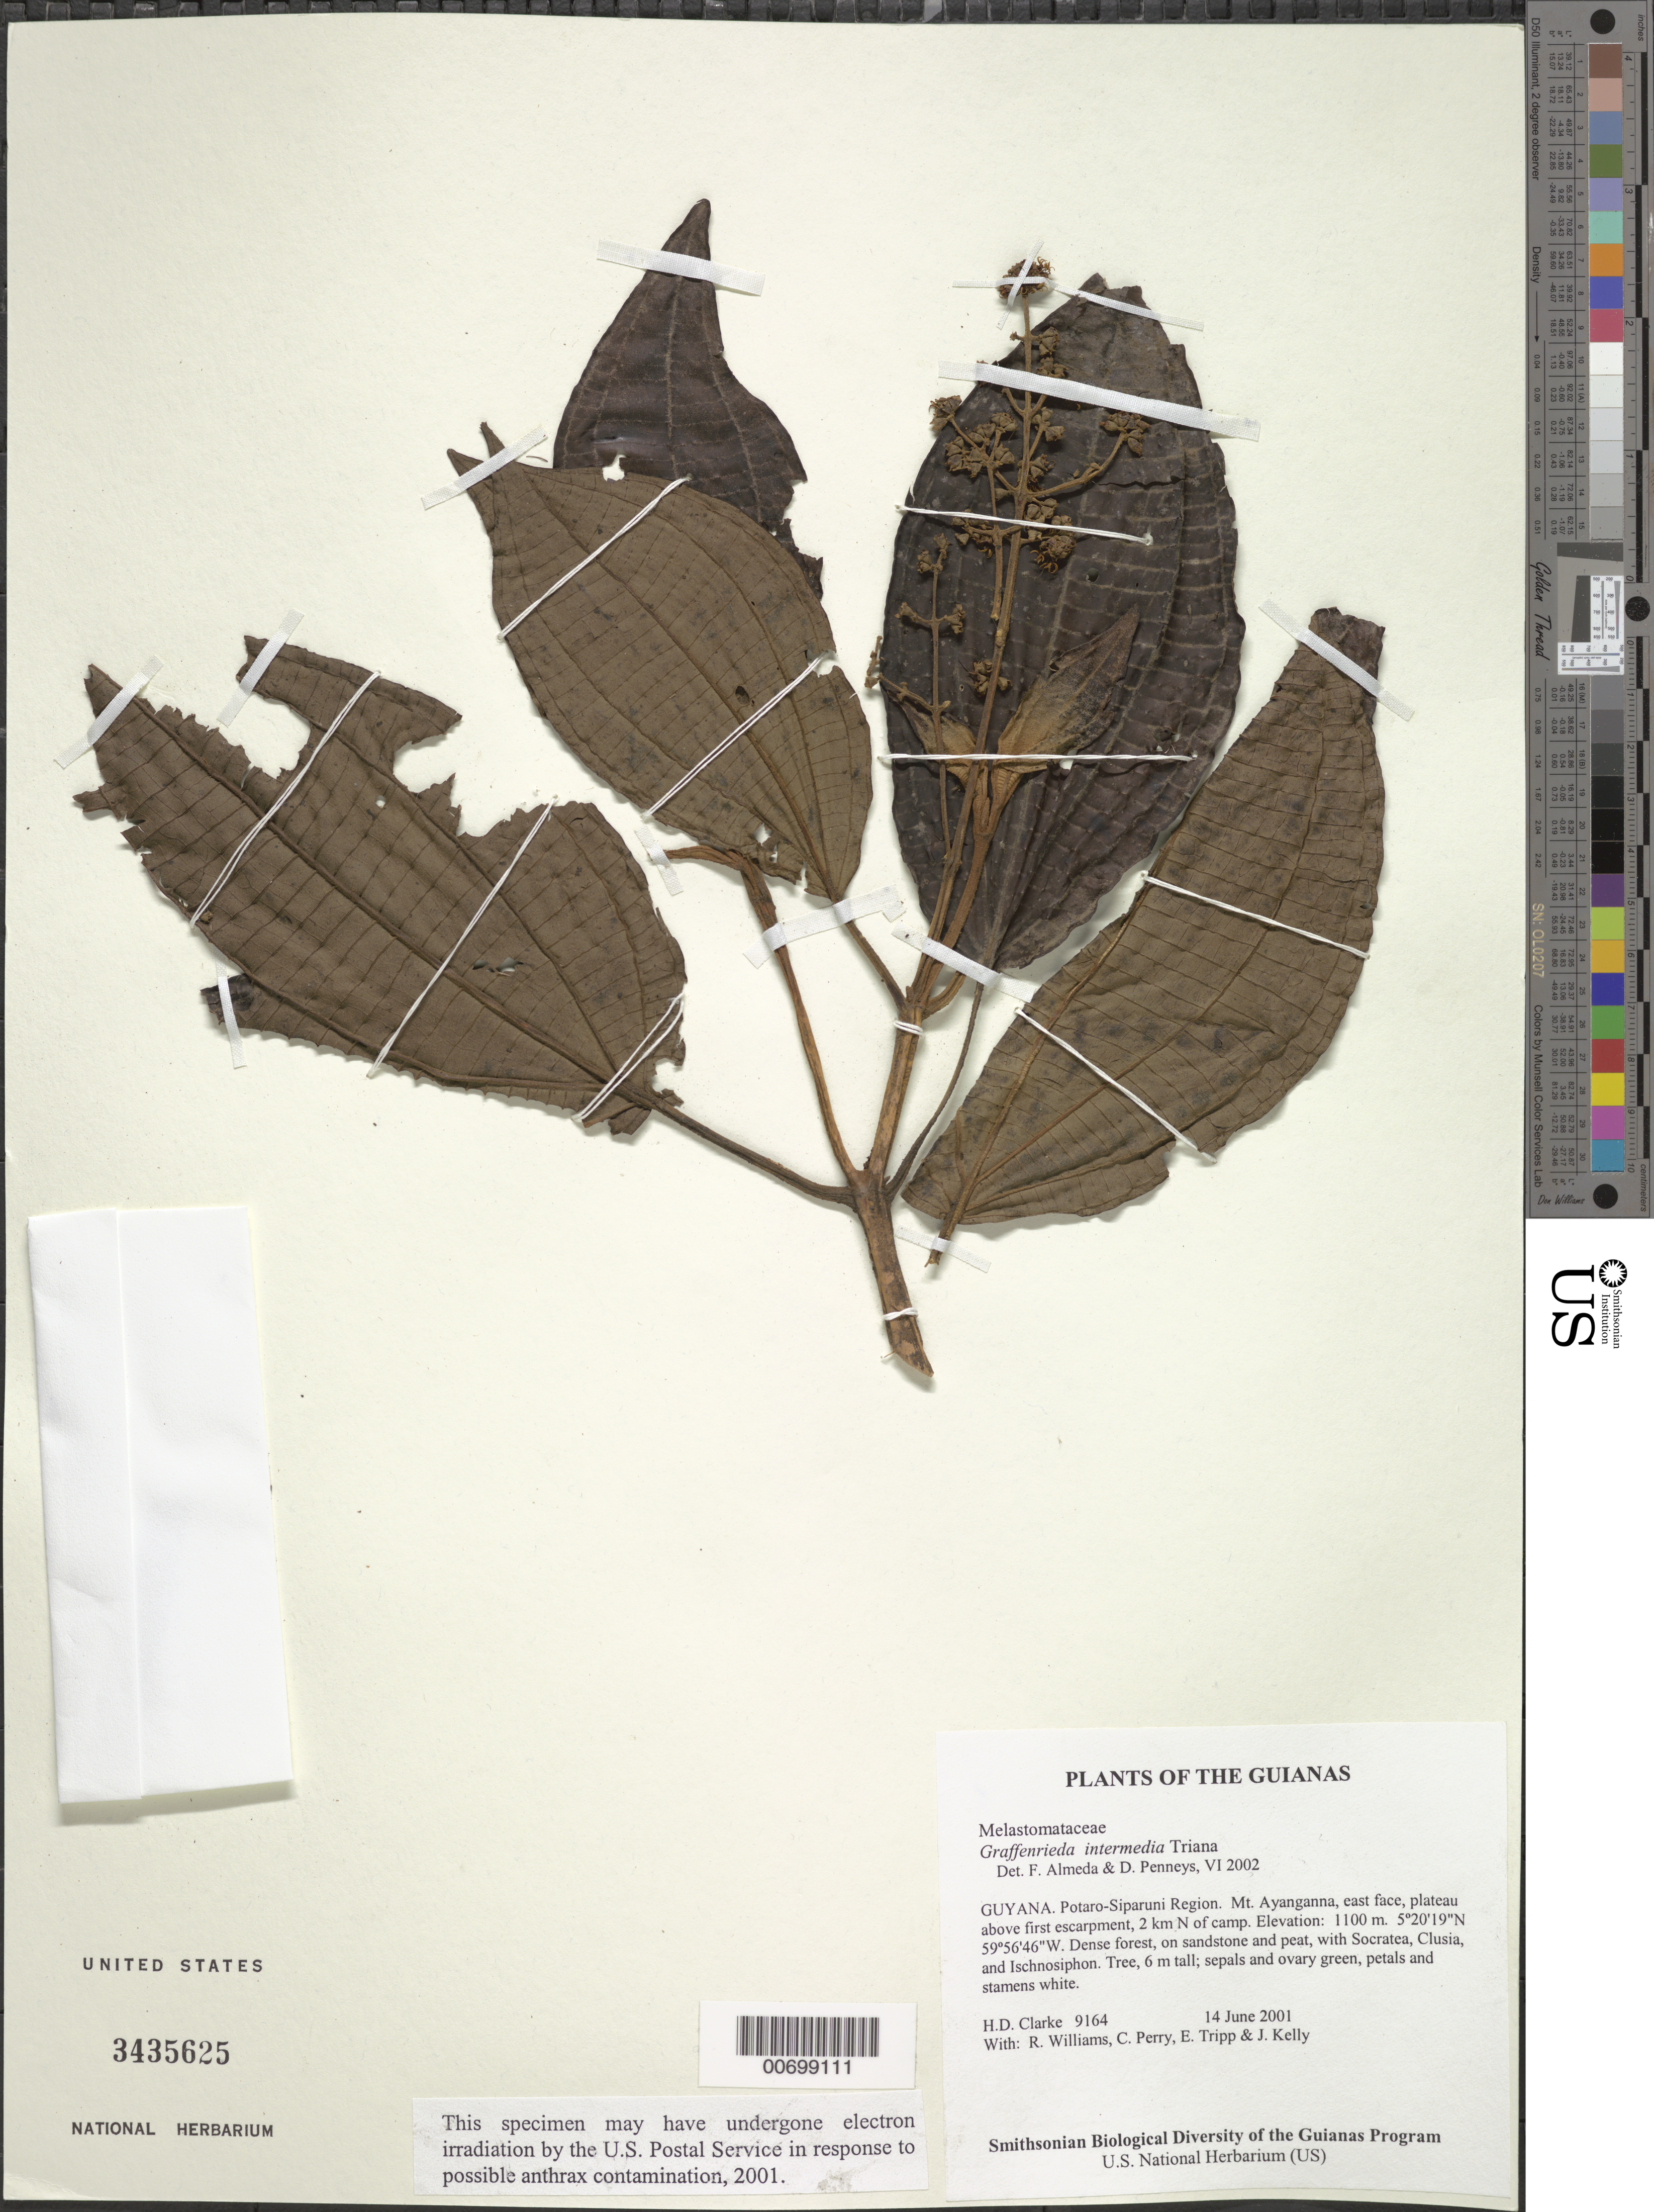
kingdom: Plantae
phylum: Tracheophyta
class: Magnoliopsida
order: Myrtales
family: Melastomataceae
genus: Graffenrieda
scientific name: Graffenrieda intermedia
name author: Triana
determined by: Almeda, F.; Penneys, D. S.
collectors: H. D. Clarke, R. Williams, C. Perry, E. Tripp & J. Kelly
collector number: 9164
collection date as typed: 14 June 2001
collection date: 2001-06-14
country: Guyana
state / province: Potaro-Siparuni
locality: Mt. Ayanganna, east face, plateau above first escarpment, 2 km N of camp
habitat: Dense forest, on sandstone and peat, with Socratea, Clusia, and Ischnosiphon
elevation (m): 1100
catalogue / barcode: US 3435625